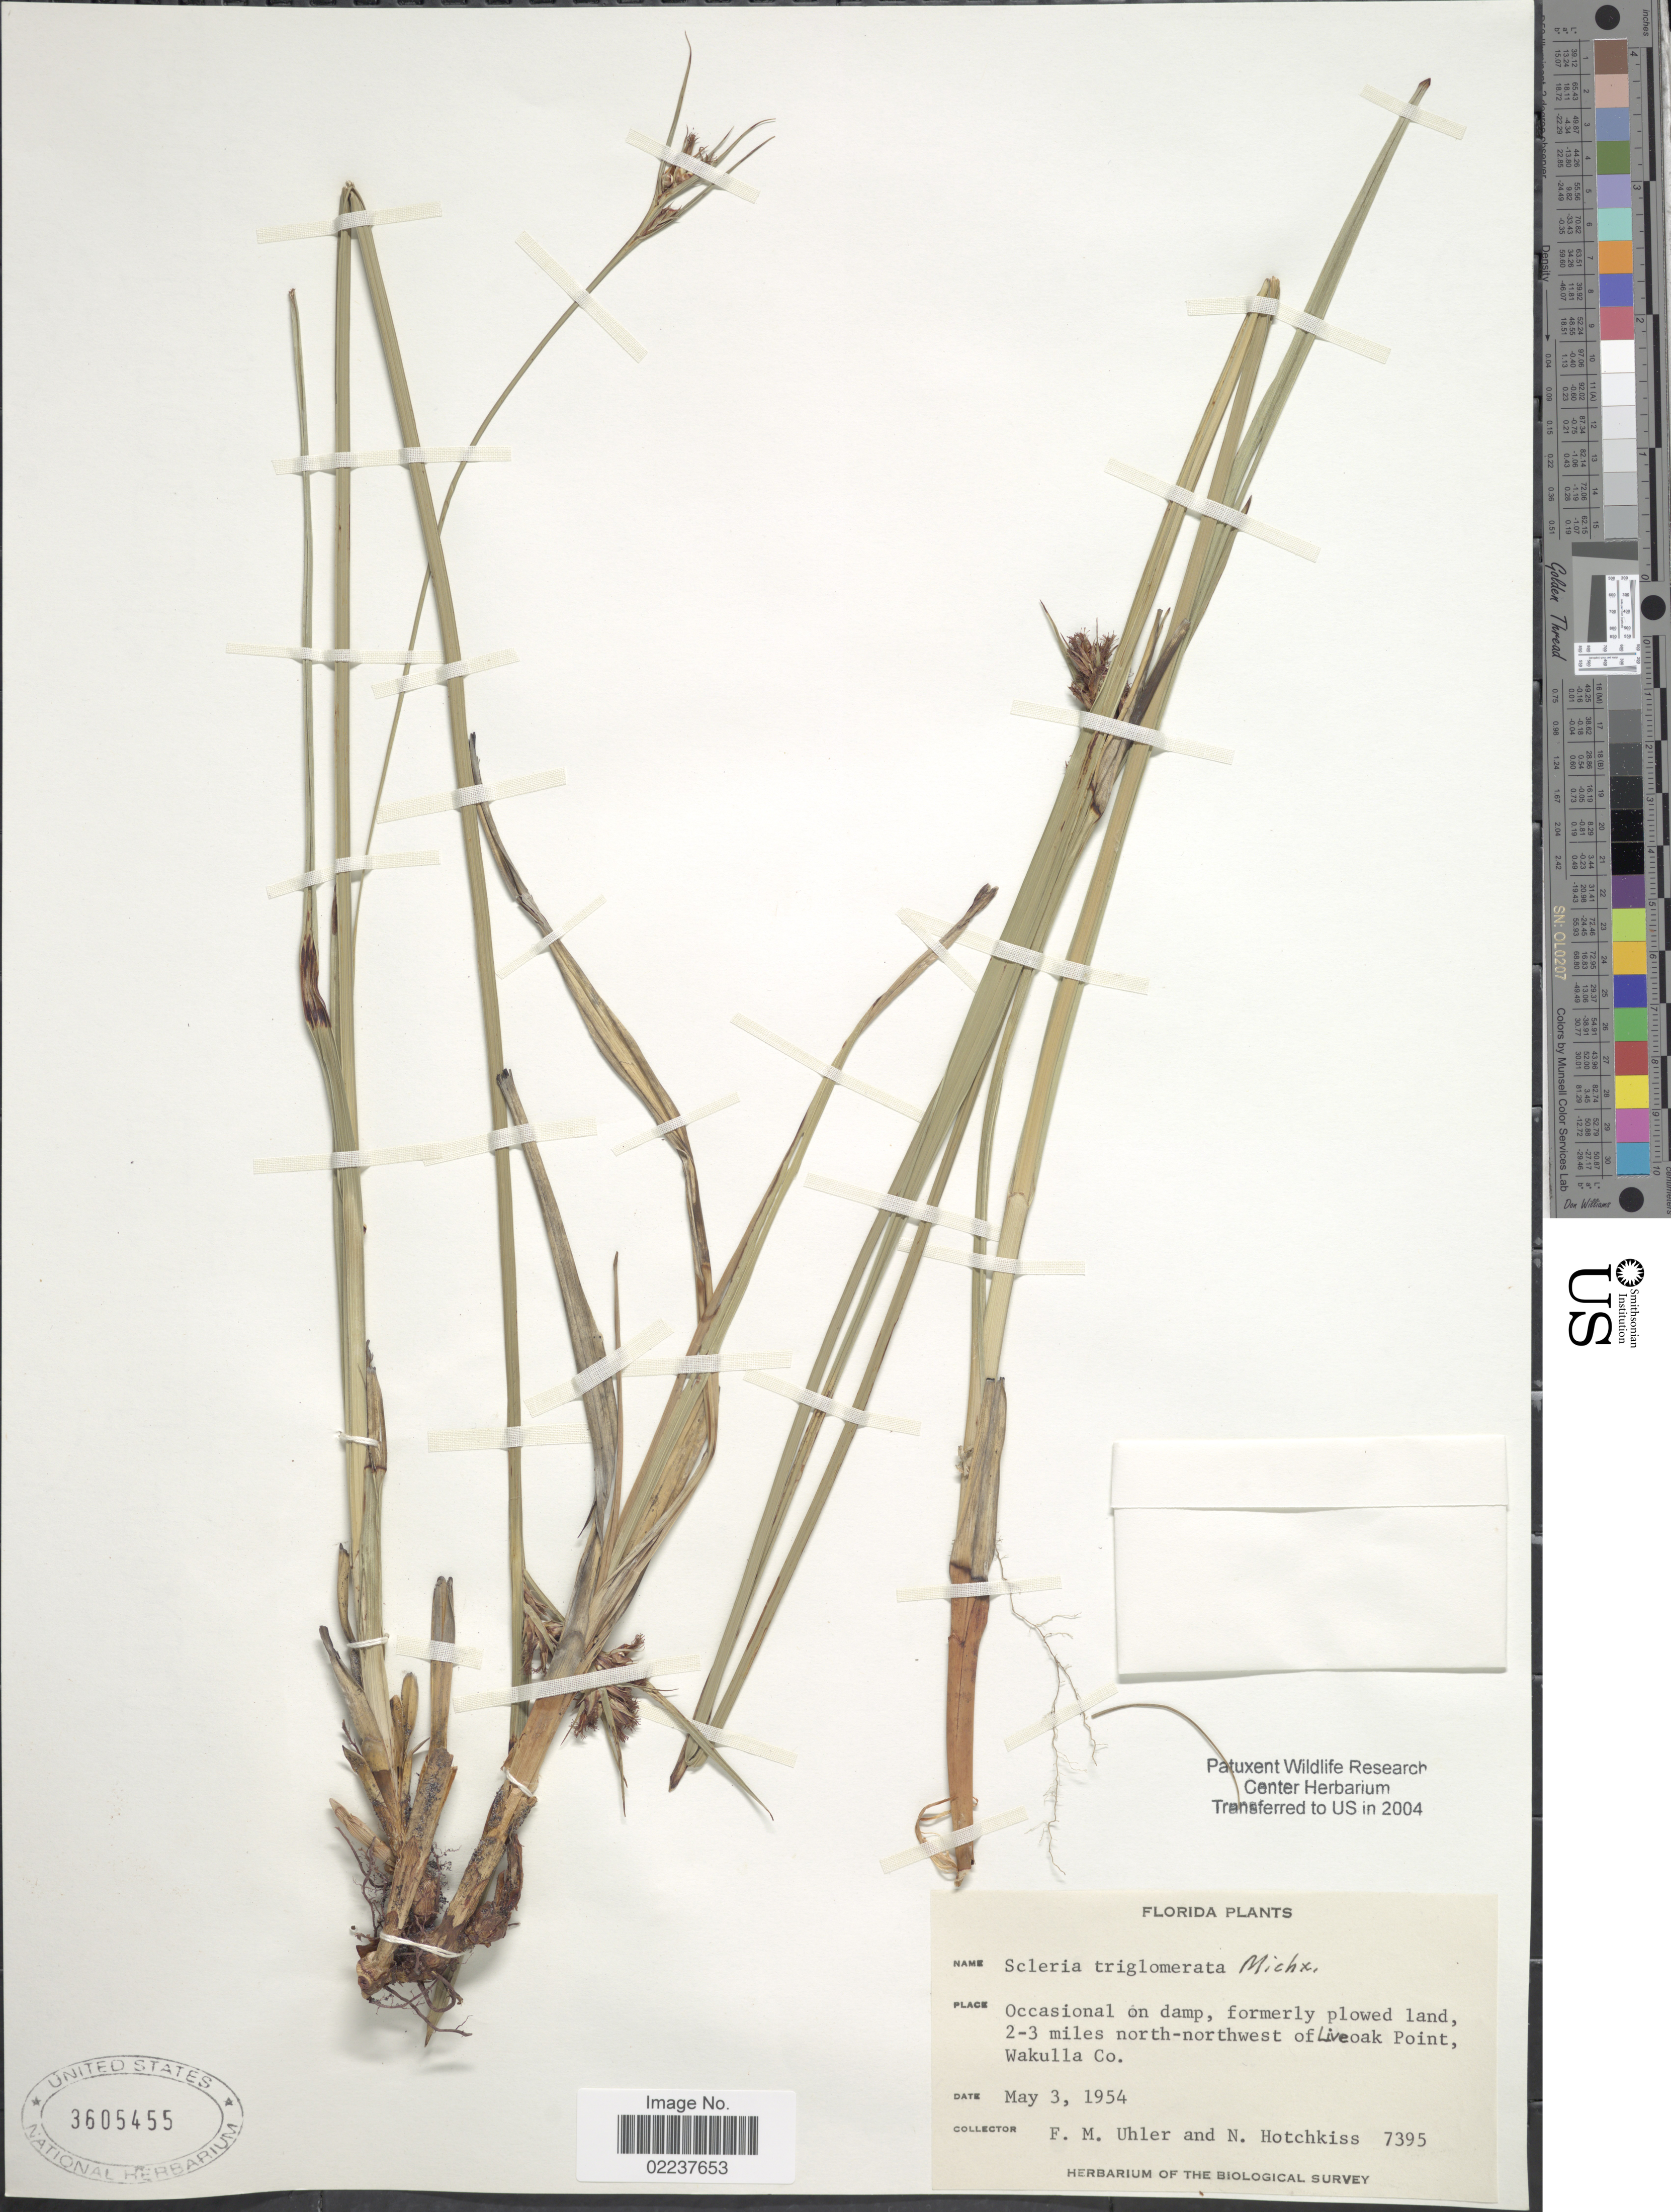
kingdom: Plantae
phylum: Tracheophyta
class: Liliopsida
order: Poales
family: Cyperaceae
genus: Scleria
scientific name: Scleria triglomerata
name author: Michx.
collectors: F. M. Uhler & N. Hotchkiss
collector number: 7395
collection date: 1954-05-03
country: United States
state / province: Florida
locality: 2-3 miles north-northwest of Live Oak Point, Wakulla Co.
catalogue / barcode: US 3605455